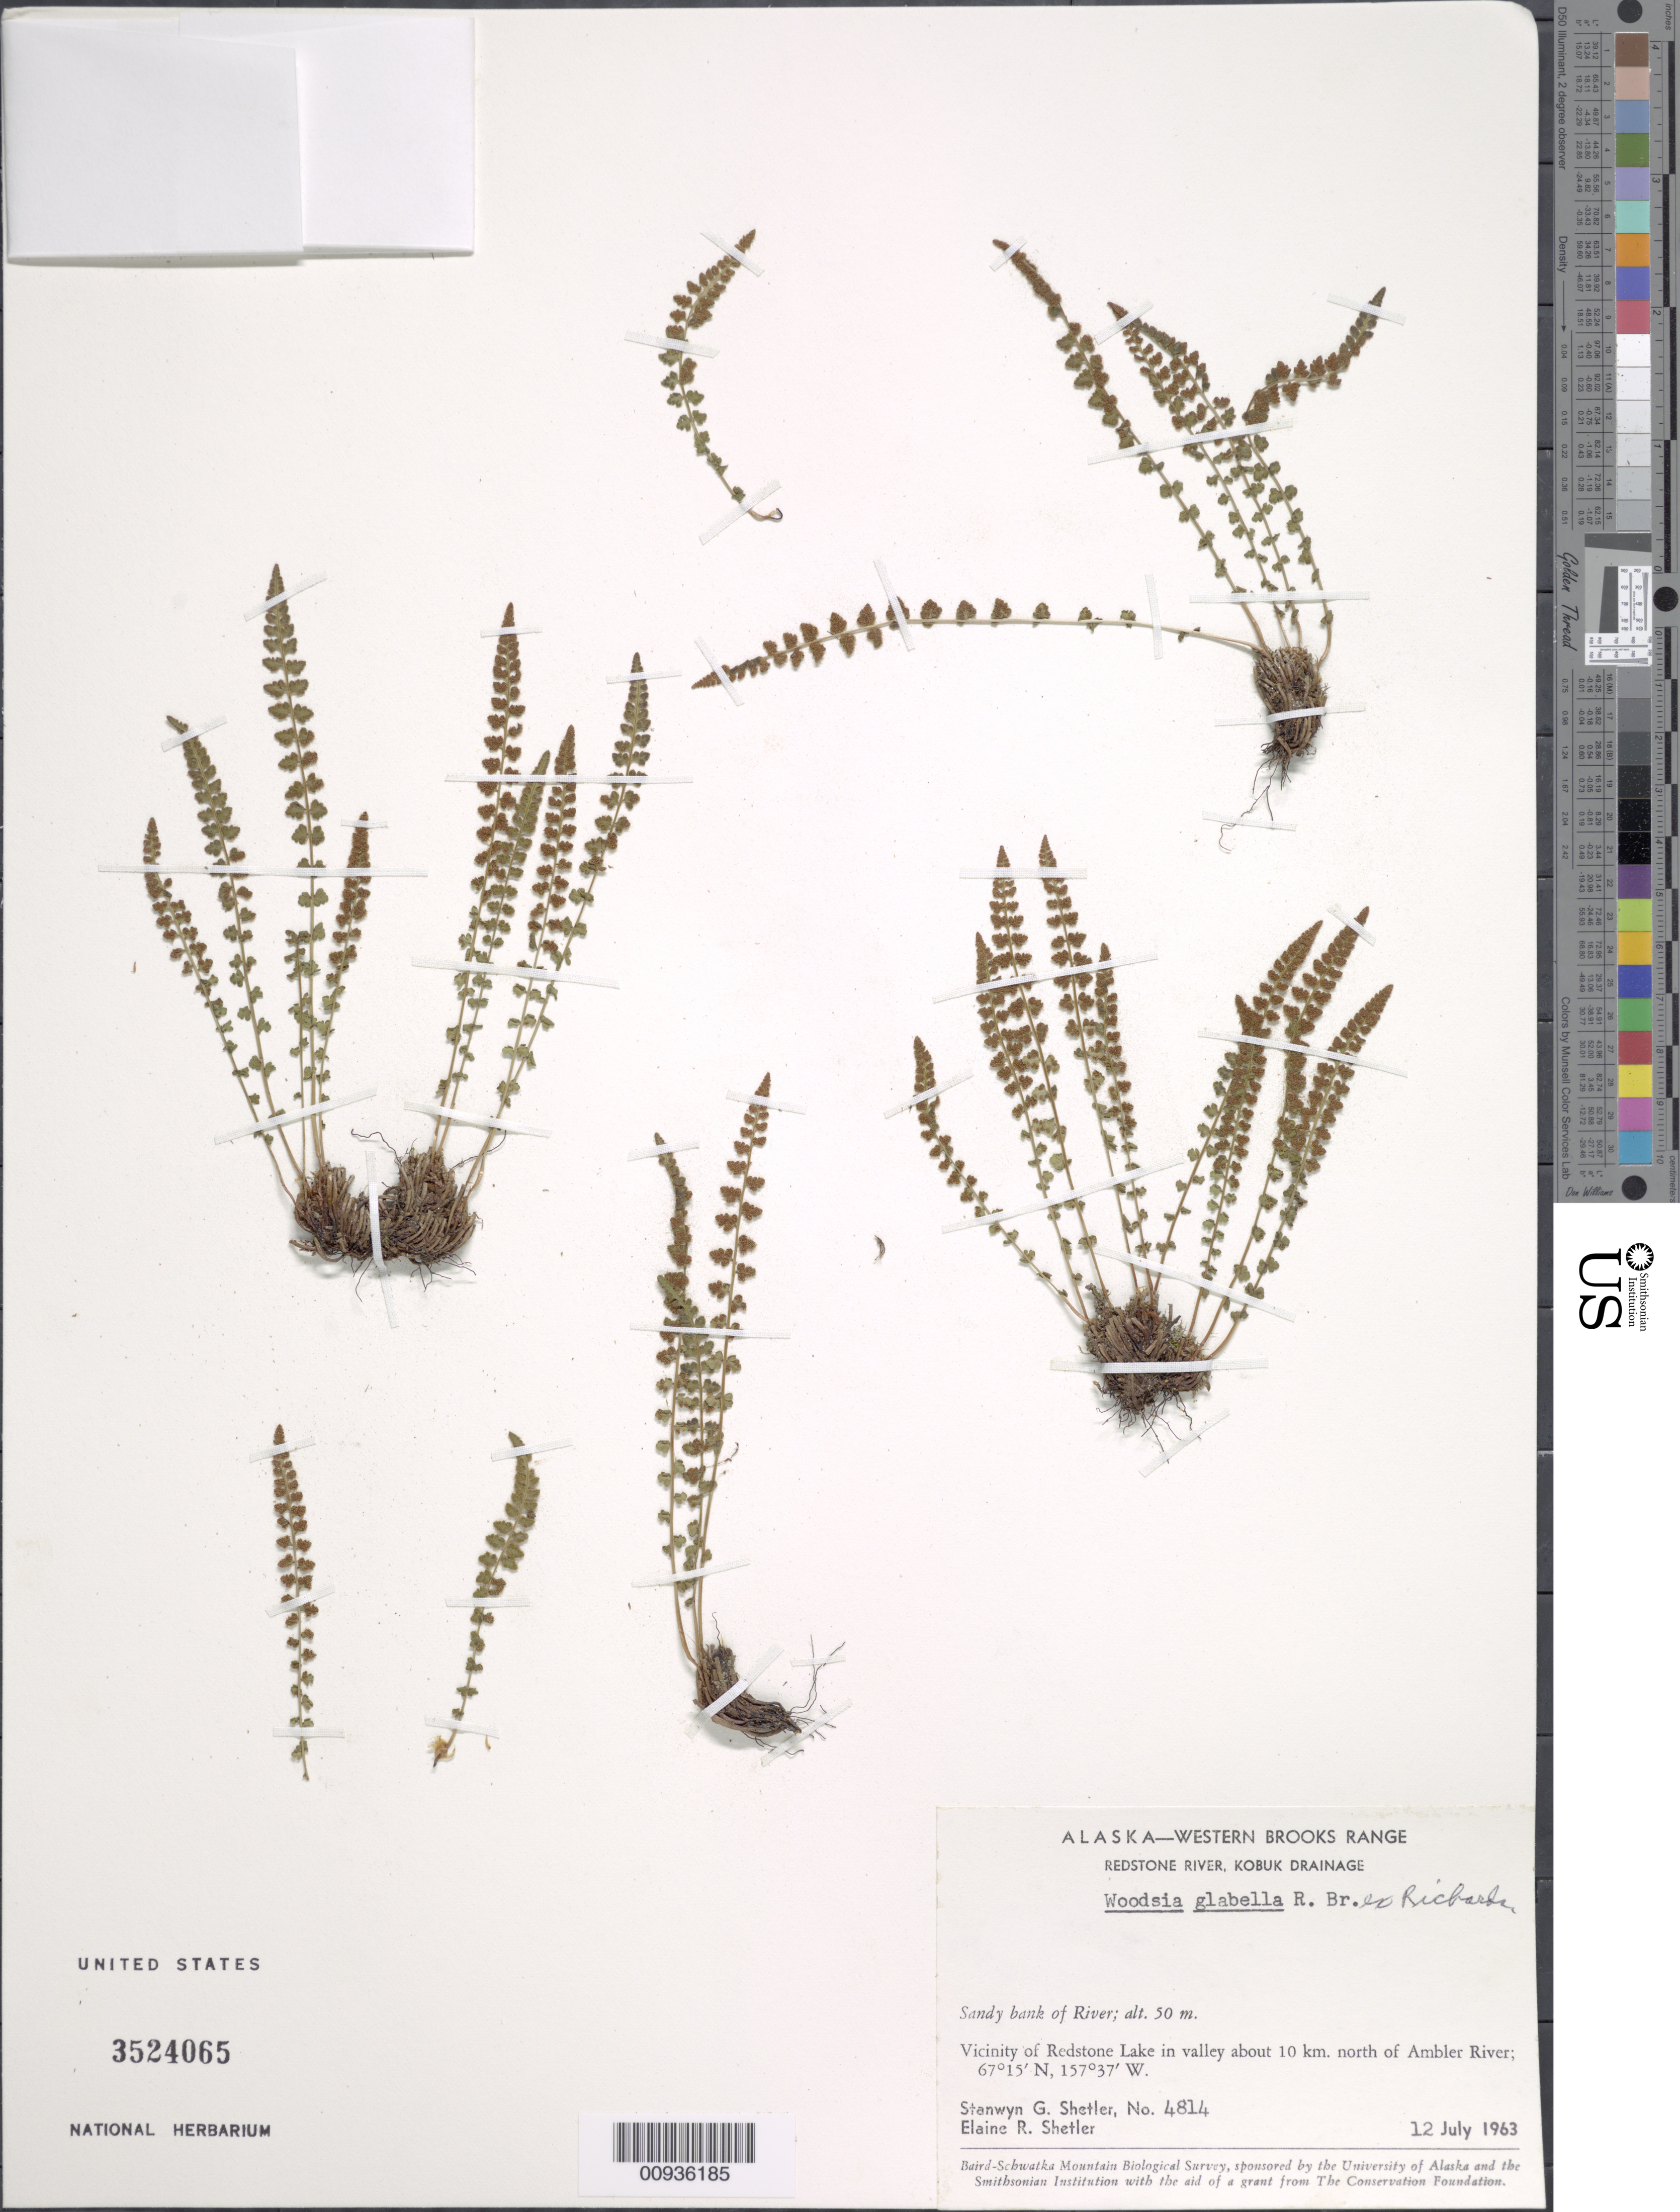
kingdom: Plantae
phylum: Tracheophyta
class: Polypodiopsida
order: Polypodiales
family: Woodsiaceae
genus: Woodsia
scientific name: Woodsia glabella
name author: R. Br.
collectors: S. Shetler & E. R. Shetler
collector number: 4814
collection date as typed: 12 Jul 1963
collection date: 1963-07-12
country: United States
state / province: Alaska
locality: Vicinity of Redstone Lake in valley about 10 km. north of Ambler River. Western Brooks Range, Redstone River, Kobuk Drainage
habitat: Sandy bank of River.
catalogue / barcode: US 3524065